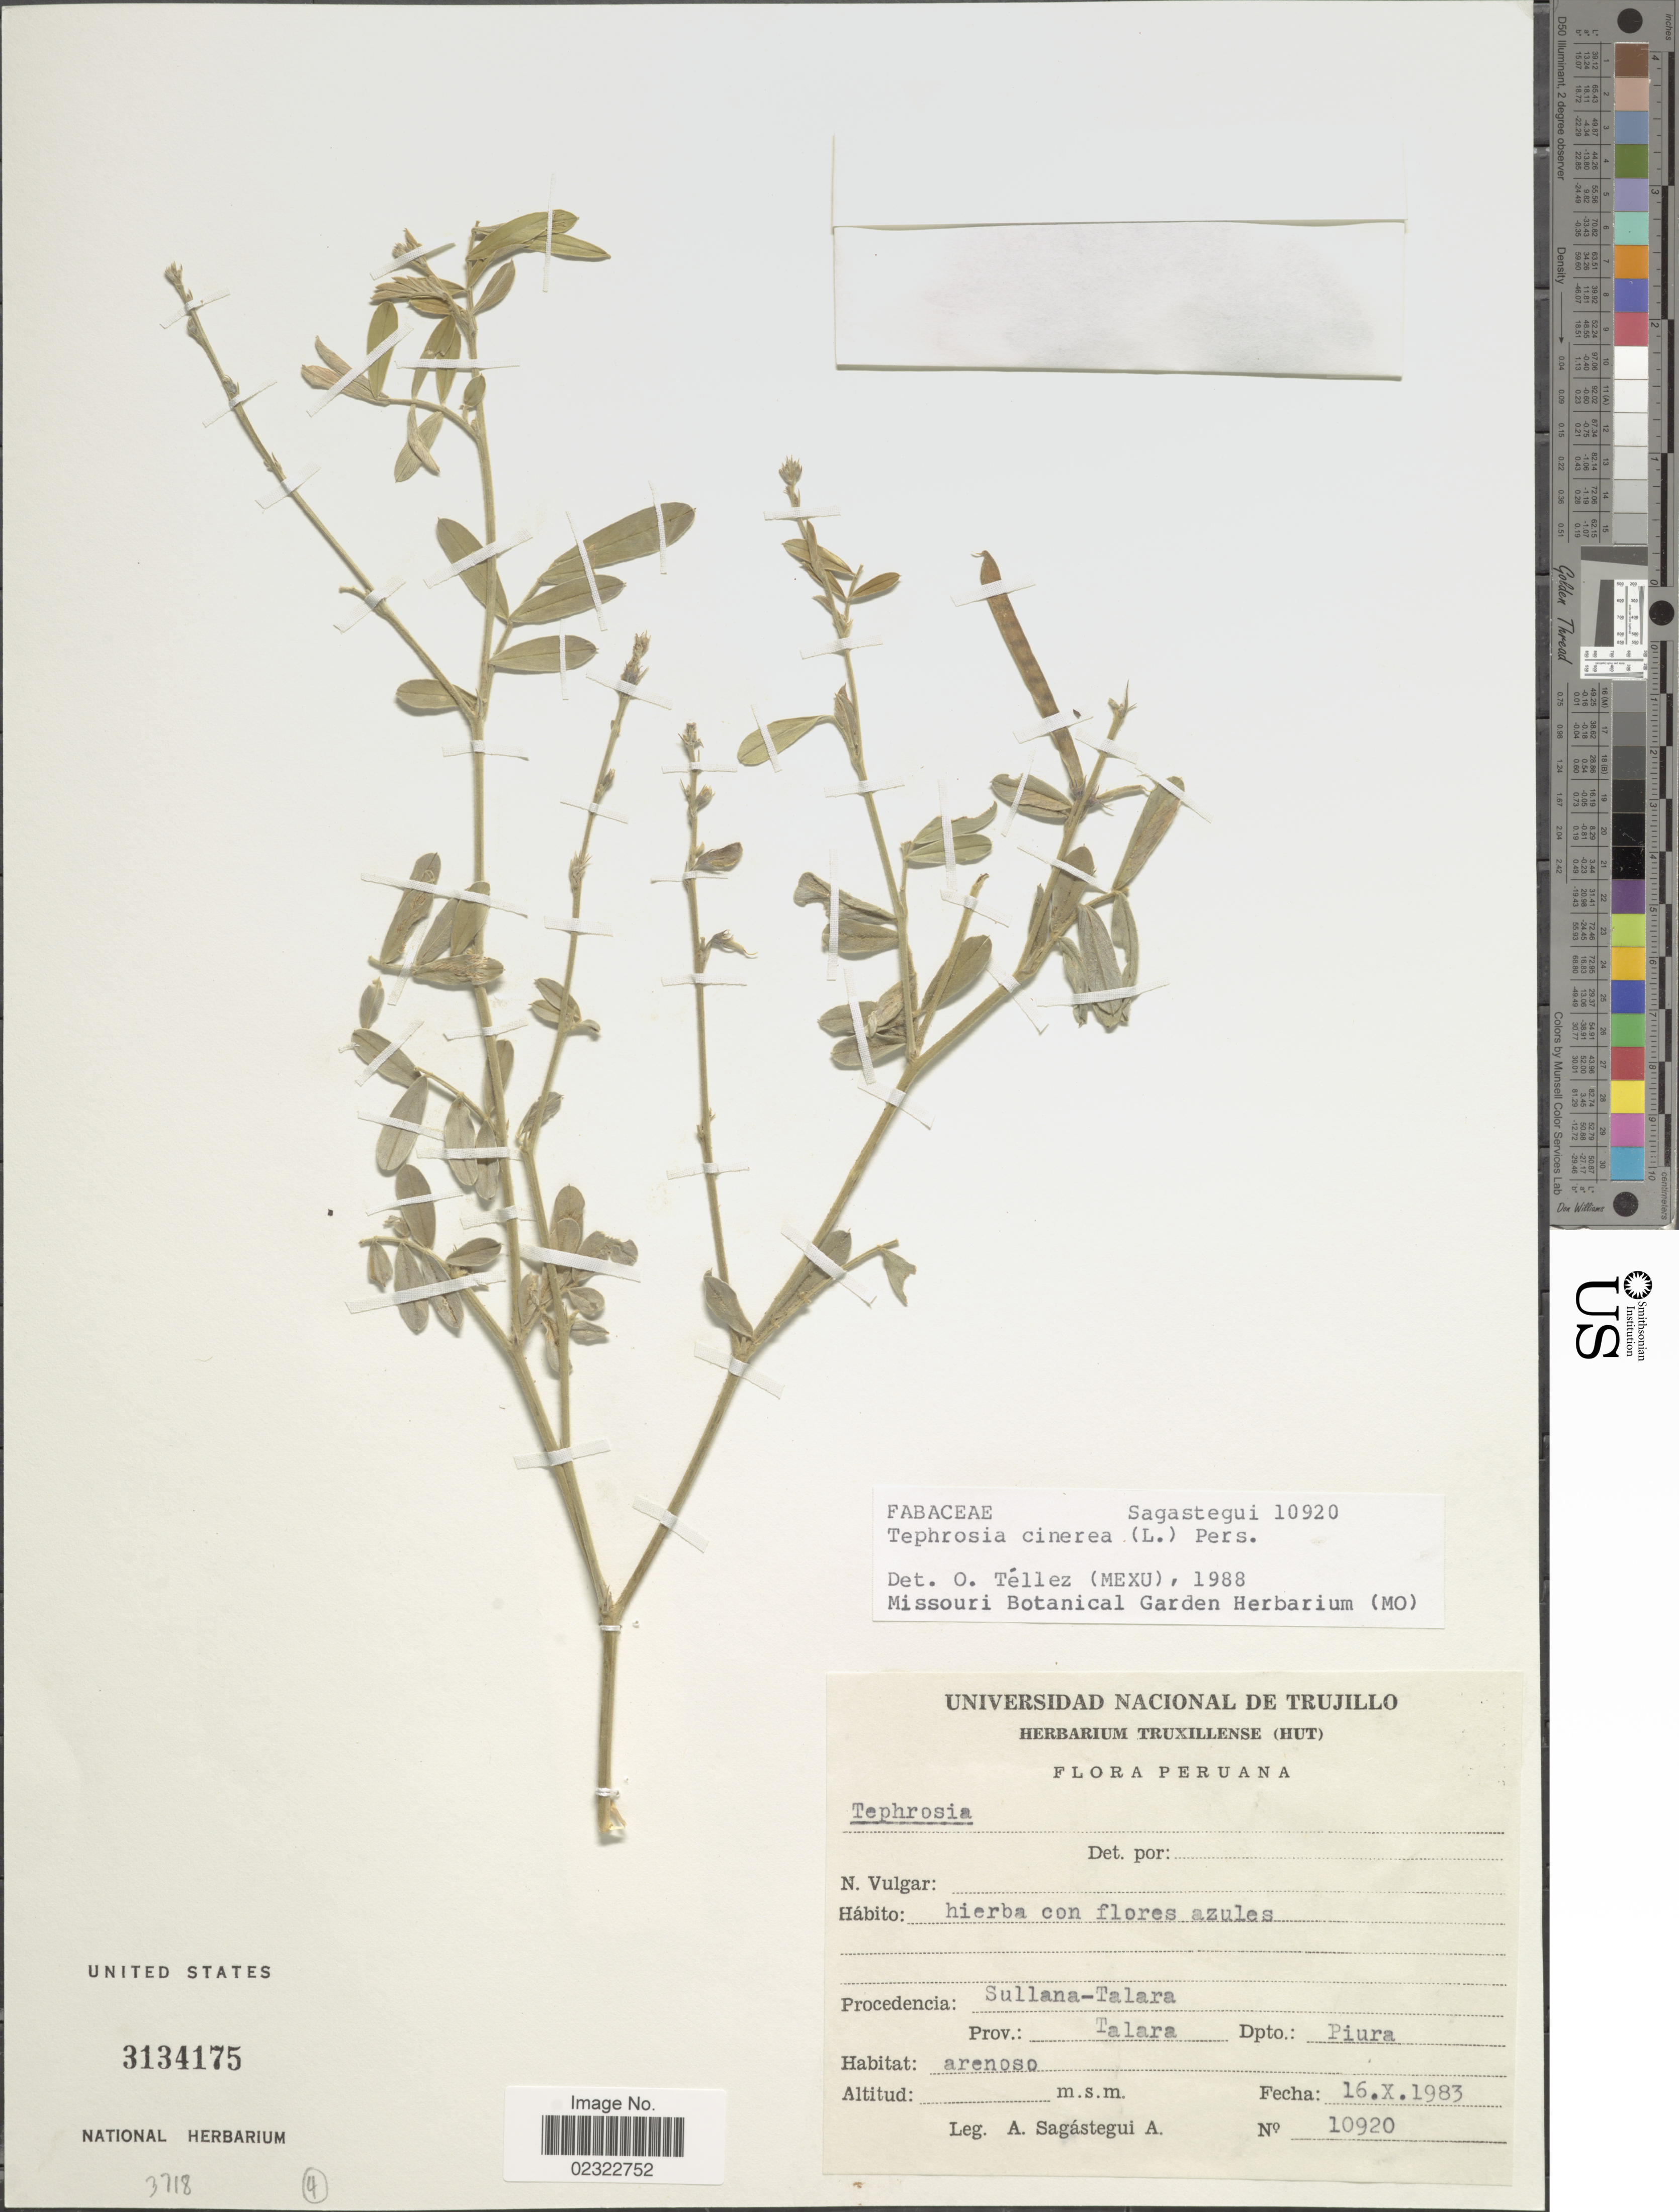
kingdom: Plantae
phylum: Tracheophyta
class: Magnoliopsida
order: Fabales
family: Fabaceae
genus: Tephrosia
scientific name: Tephrosia cinerea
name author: (L.) Pers.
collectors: A. Sagástegui A.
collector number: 10920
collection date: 1983-10-16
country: Peru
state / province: Piura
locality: Peruana. Sullana-Talara. Prov. Talara.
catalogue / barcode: US 3134175